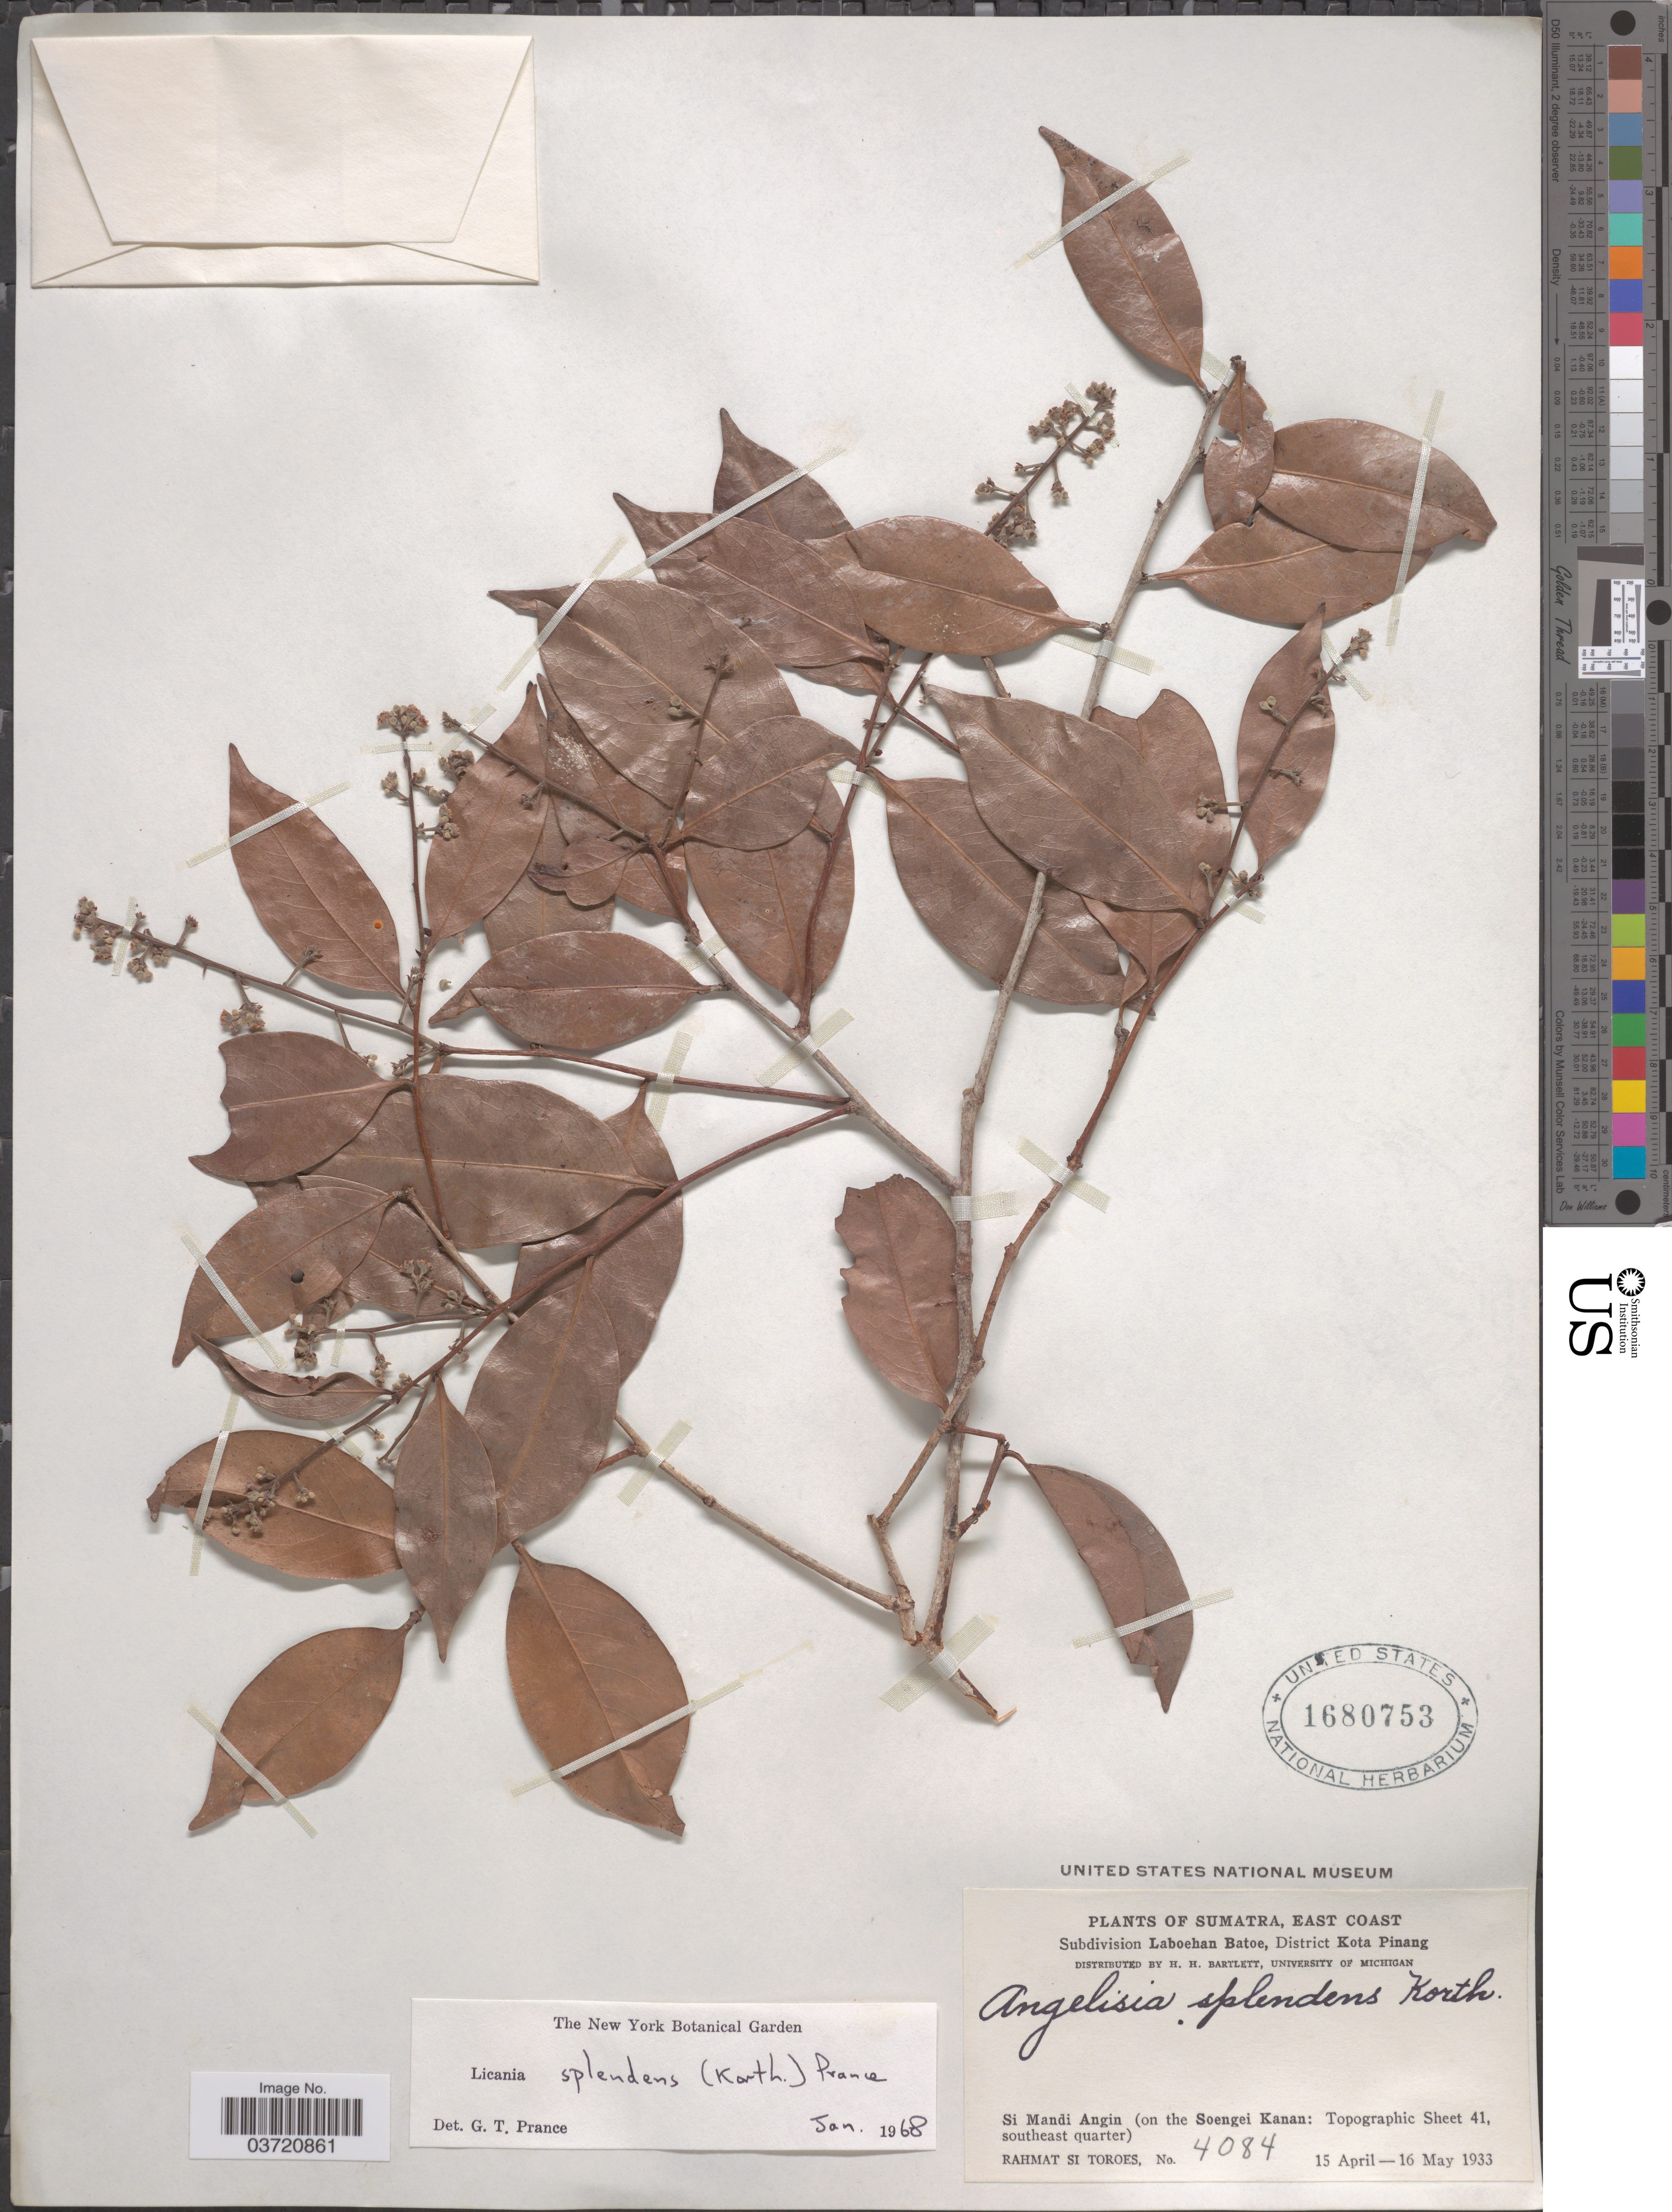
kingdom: Plantae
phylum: Tracheophyta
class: Magnoliopsida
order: Malpighiales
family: Chrysobalanaceae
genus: Licania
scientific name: Licania splendens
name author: (Korth.) Prance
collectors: Rahmat Si Boeea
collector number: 4084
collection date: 1933-04-15/1933-05-16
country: Indonesia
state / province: Sumatra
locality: East Coast. Subdivision Laboehan Batoe, District Kota Pinang. Si Mandi Angin (on the Soengei Kanan: Topographic Sheet 41, southeast quarter).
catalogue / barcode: US 1680753